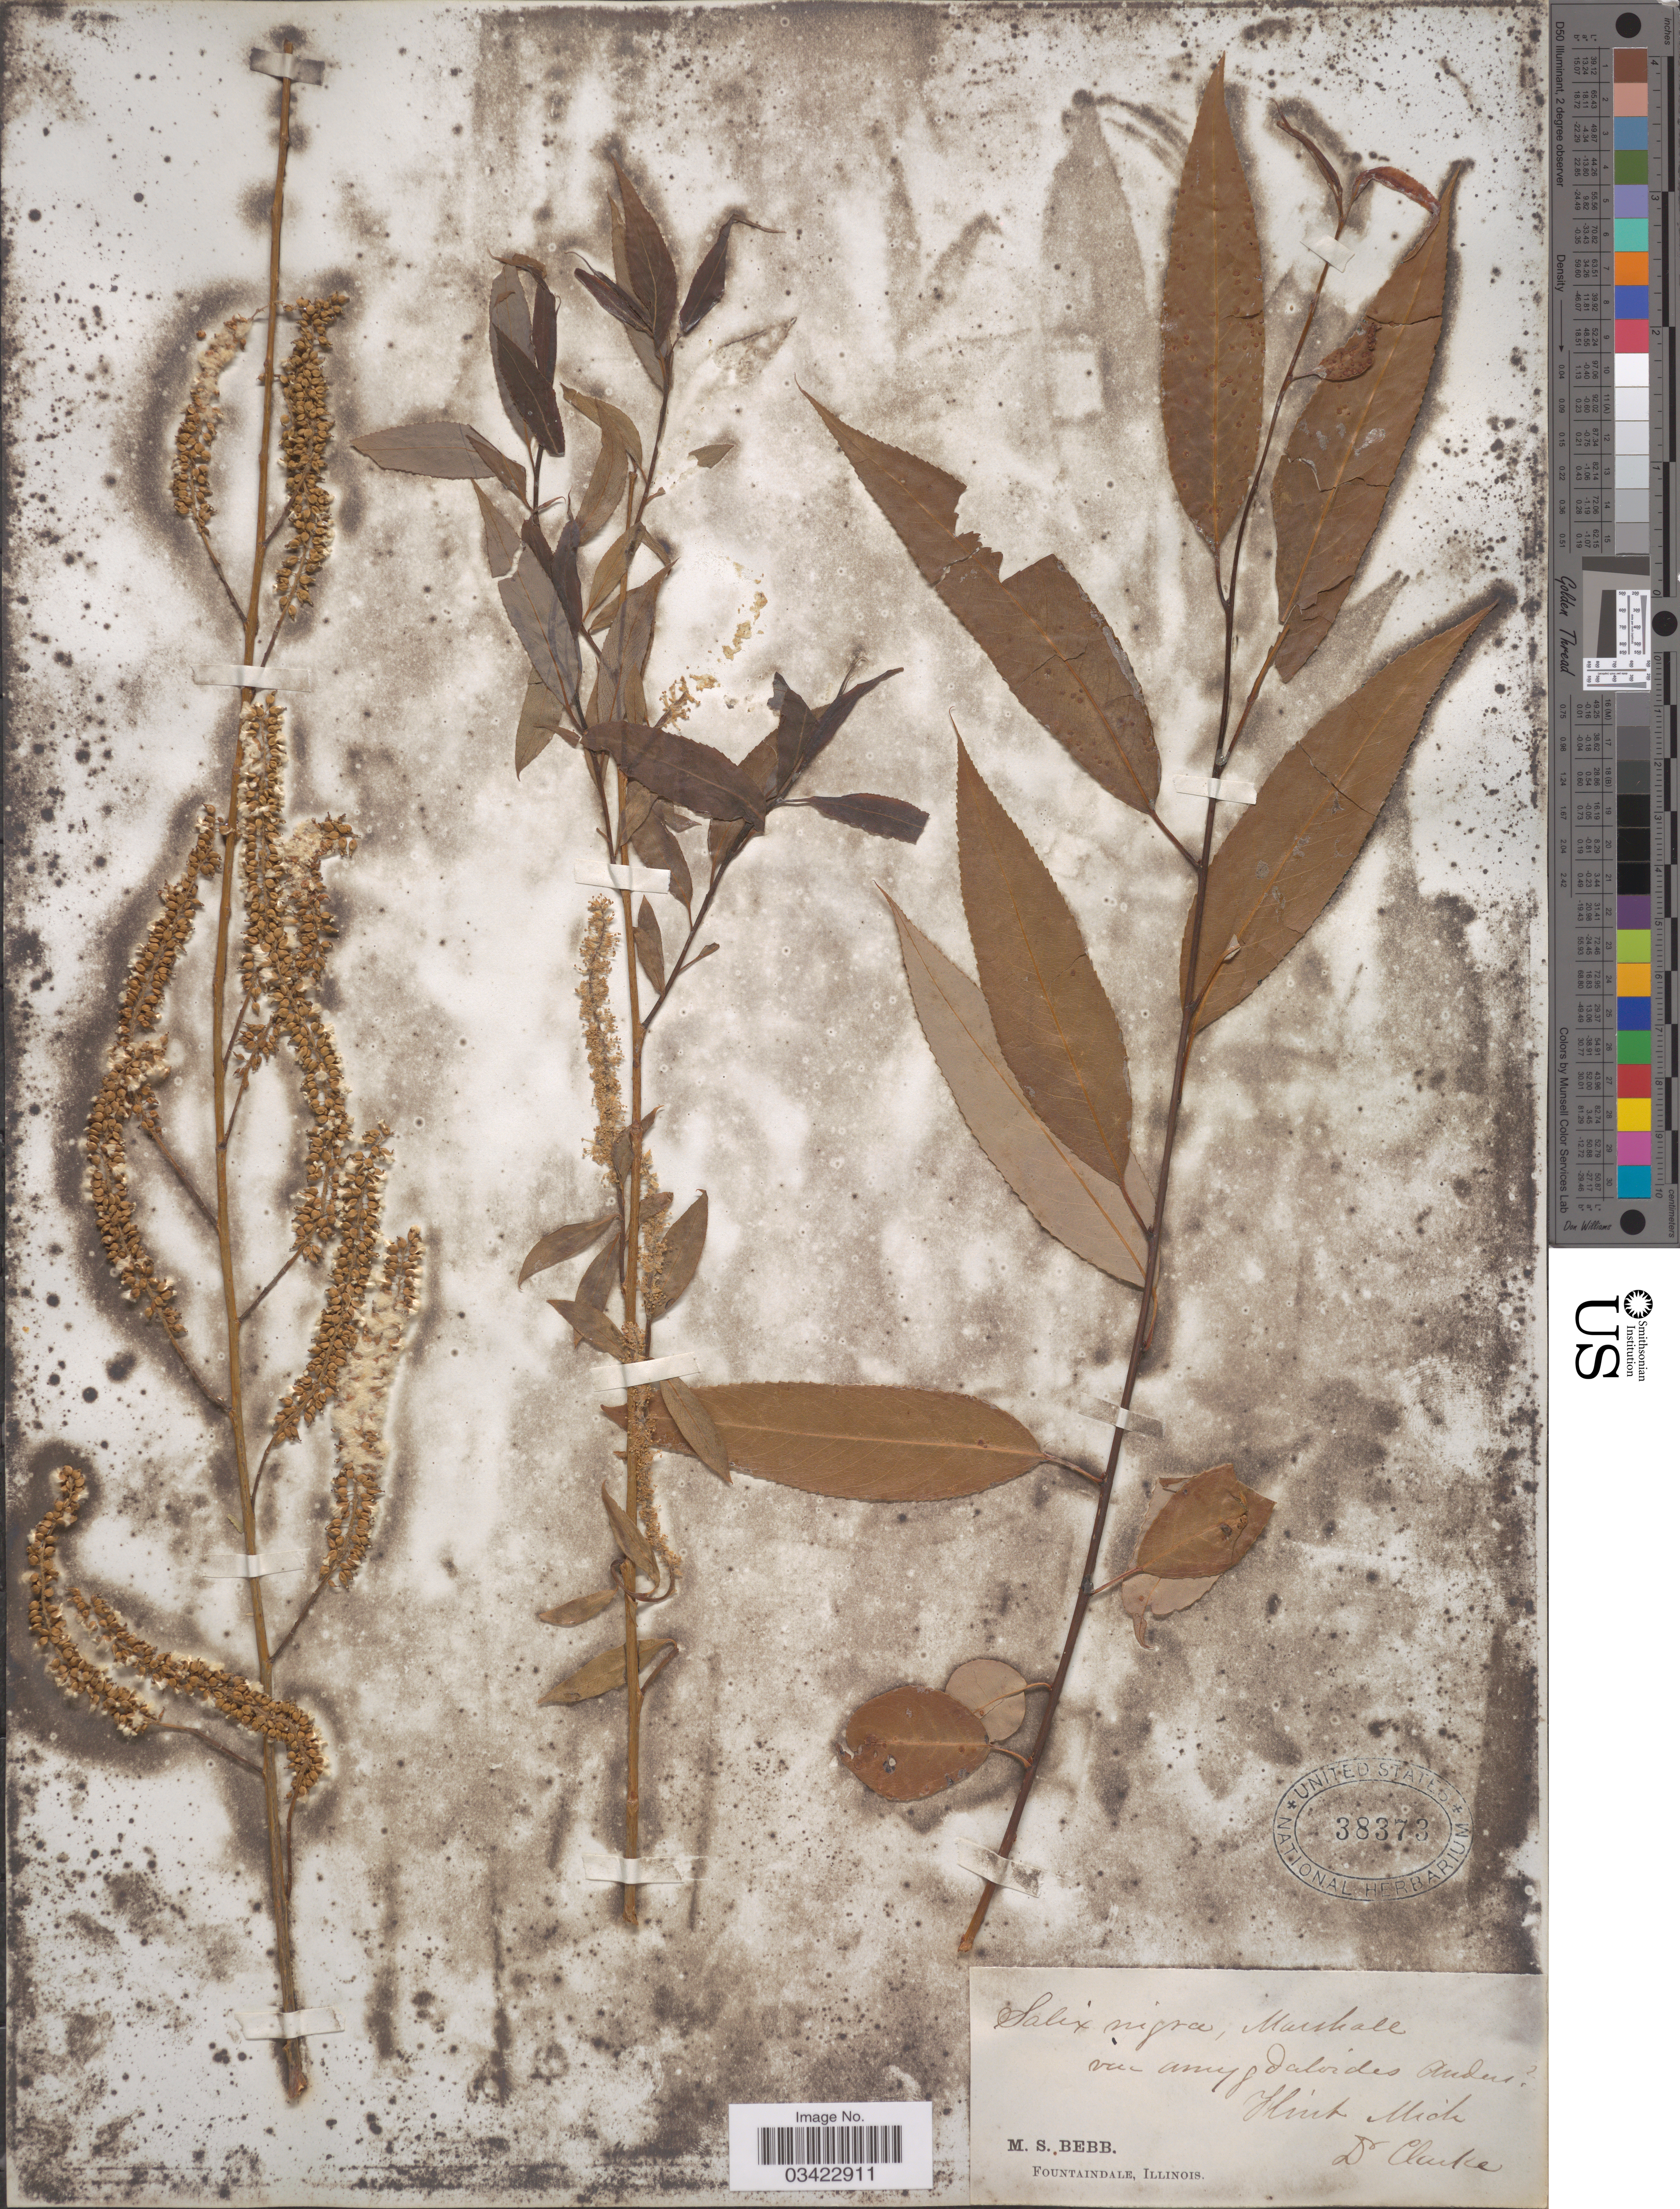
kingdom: Plantae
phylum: Tracheophyta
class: Magnoliopsida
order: Malpighiales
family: Salicaceae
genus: Salix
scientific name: Salix amygdaloides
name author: Andersson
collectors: Clarke, --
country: United States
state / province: Michigan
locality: Flint.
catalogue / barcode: US 38373